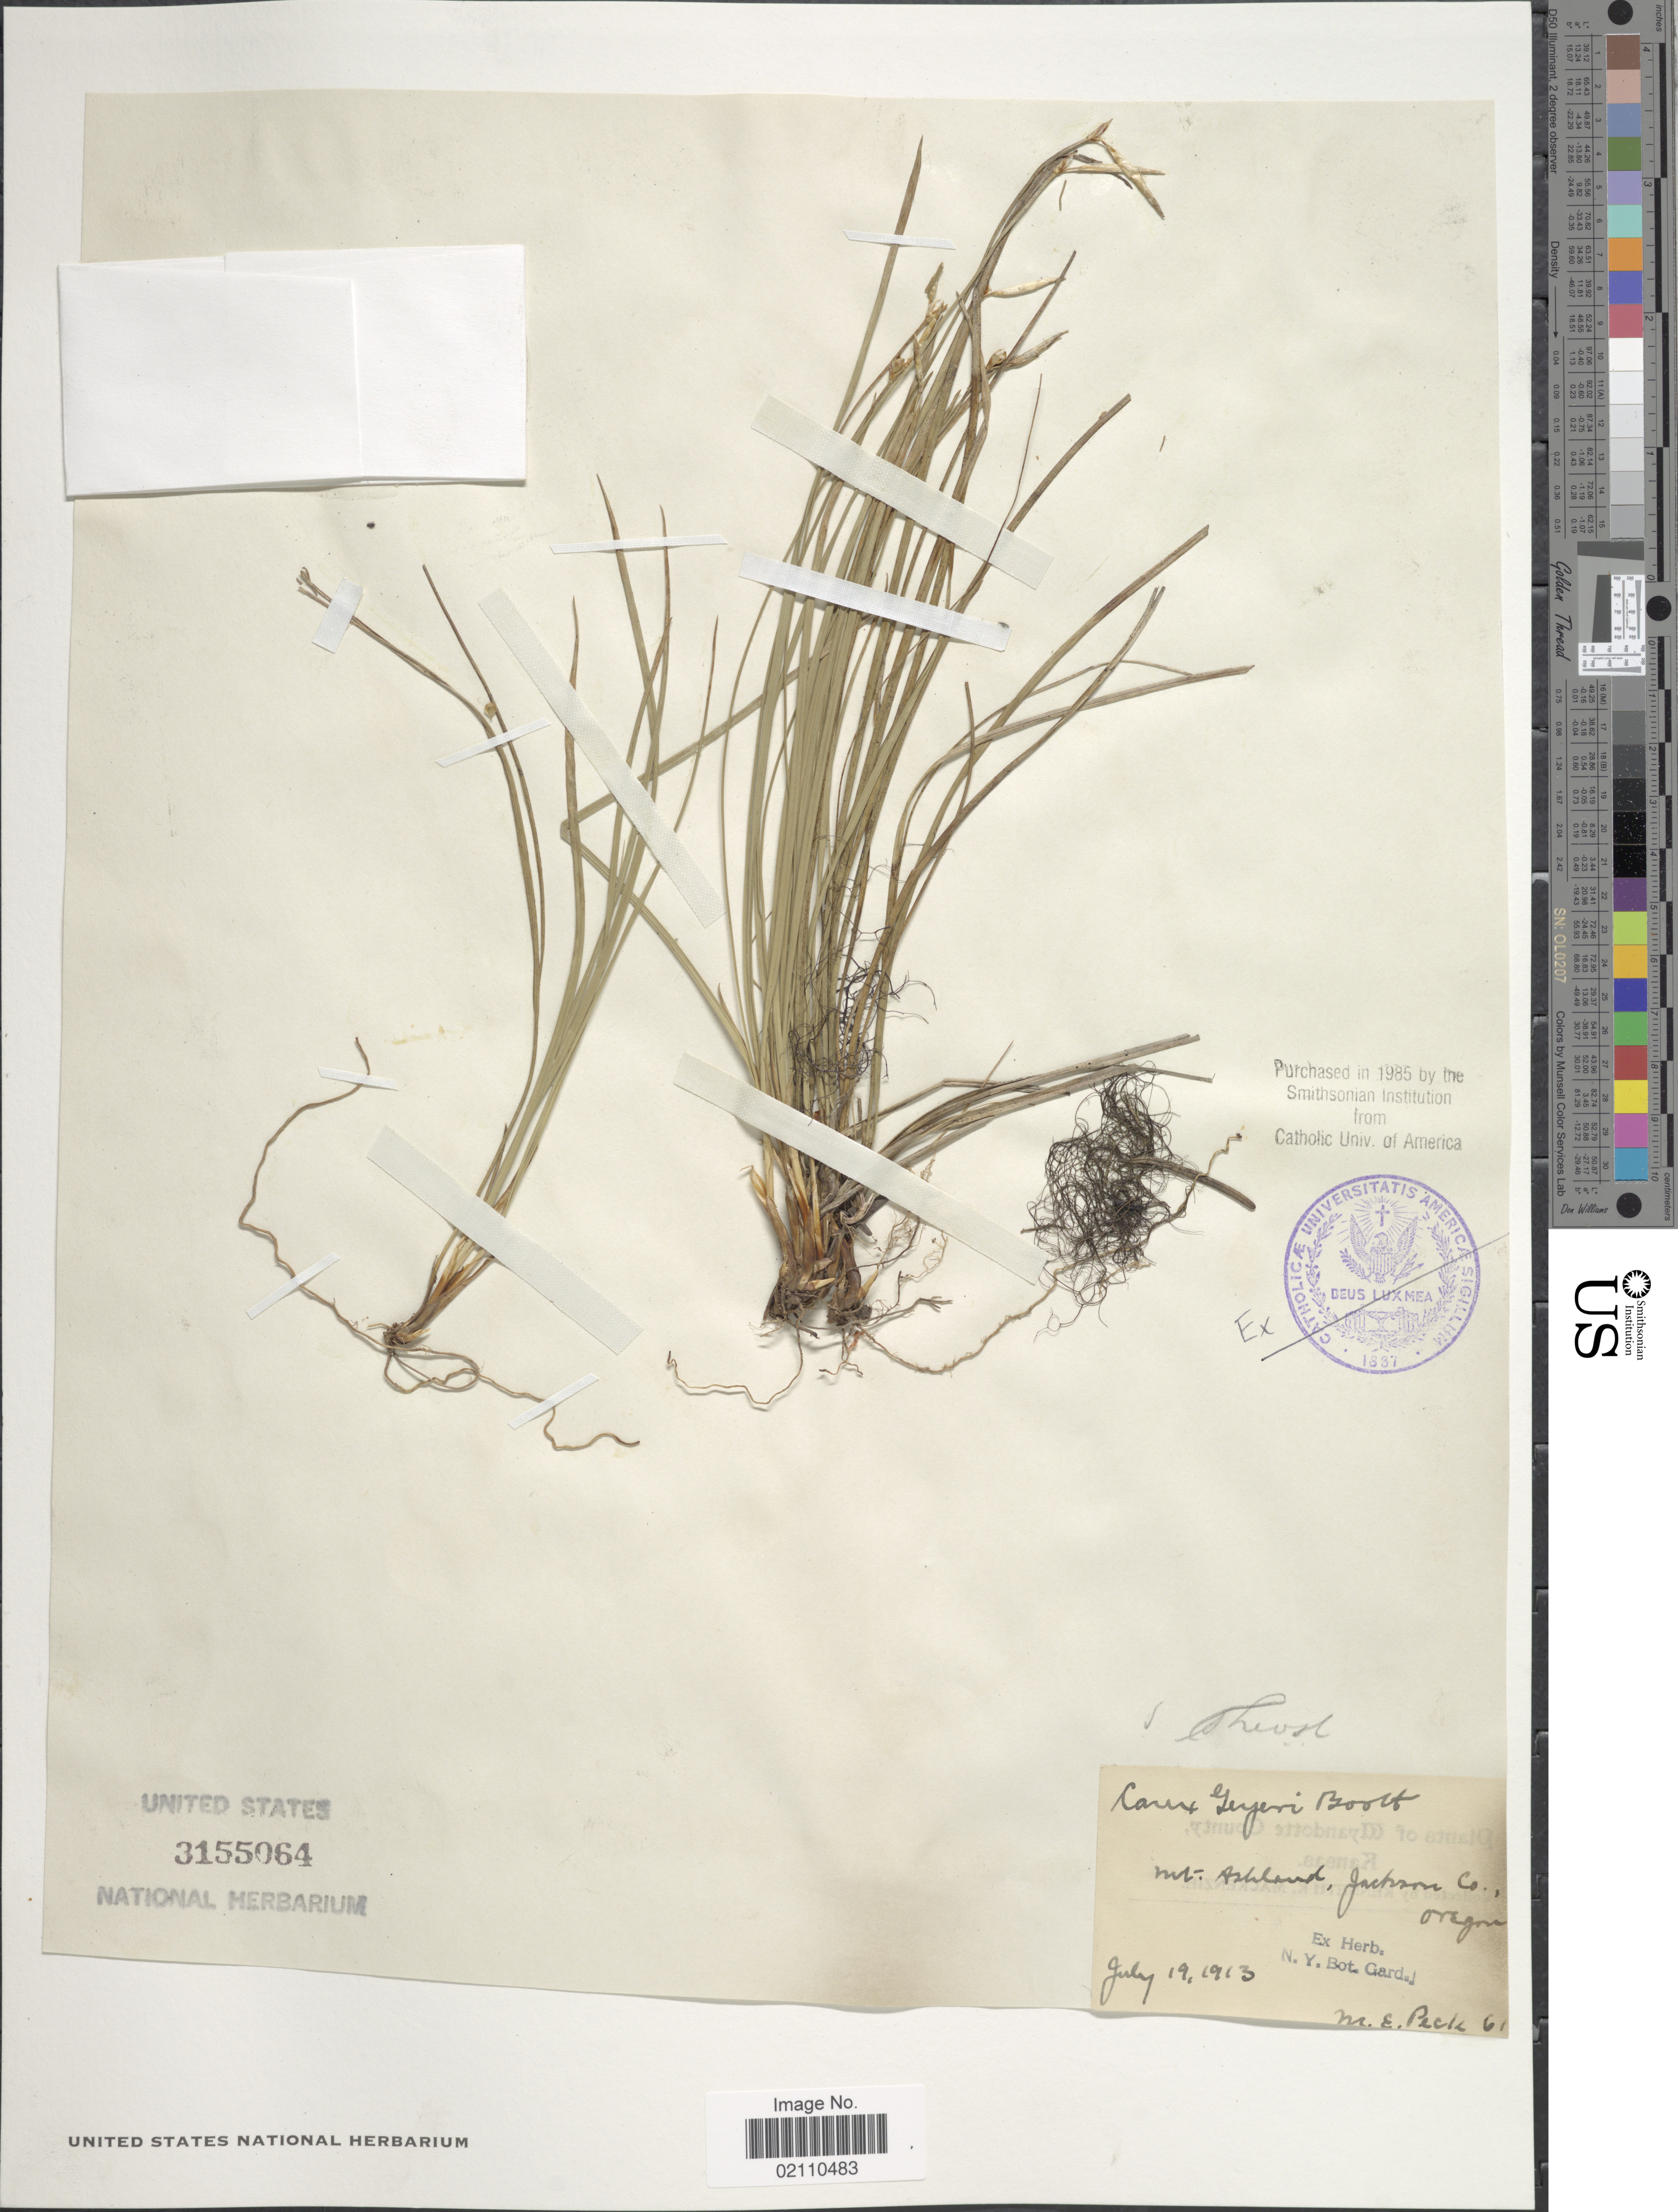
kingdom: Plantae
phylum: Tracheophyta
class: Liliopsida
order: Poales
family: Cyperaceae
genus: Carex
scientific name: Carex geyeri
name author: Boott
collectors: M. E. Peck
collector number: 61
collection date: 1913-07-19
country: United States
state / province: Oregon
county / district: Jackson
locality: Mt. Ashland, Jackson Co.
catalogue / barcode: US 3155064